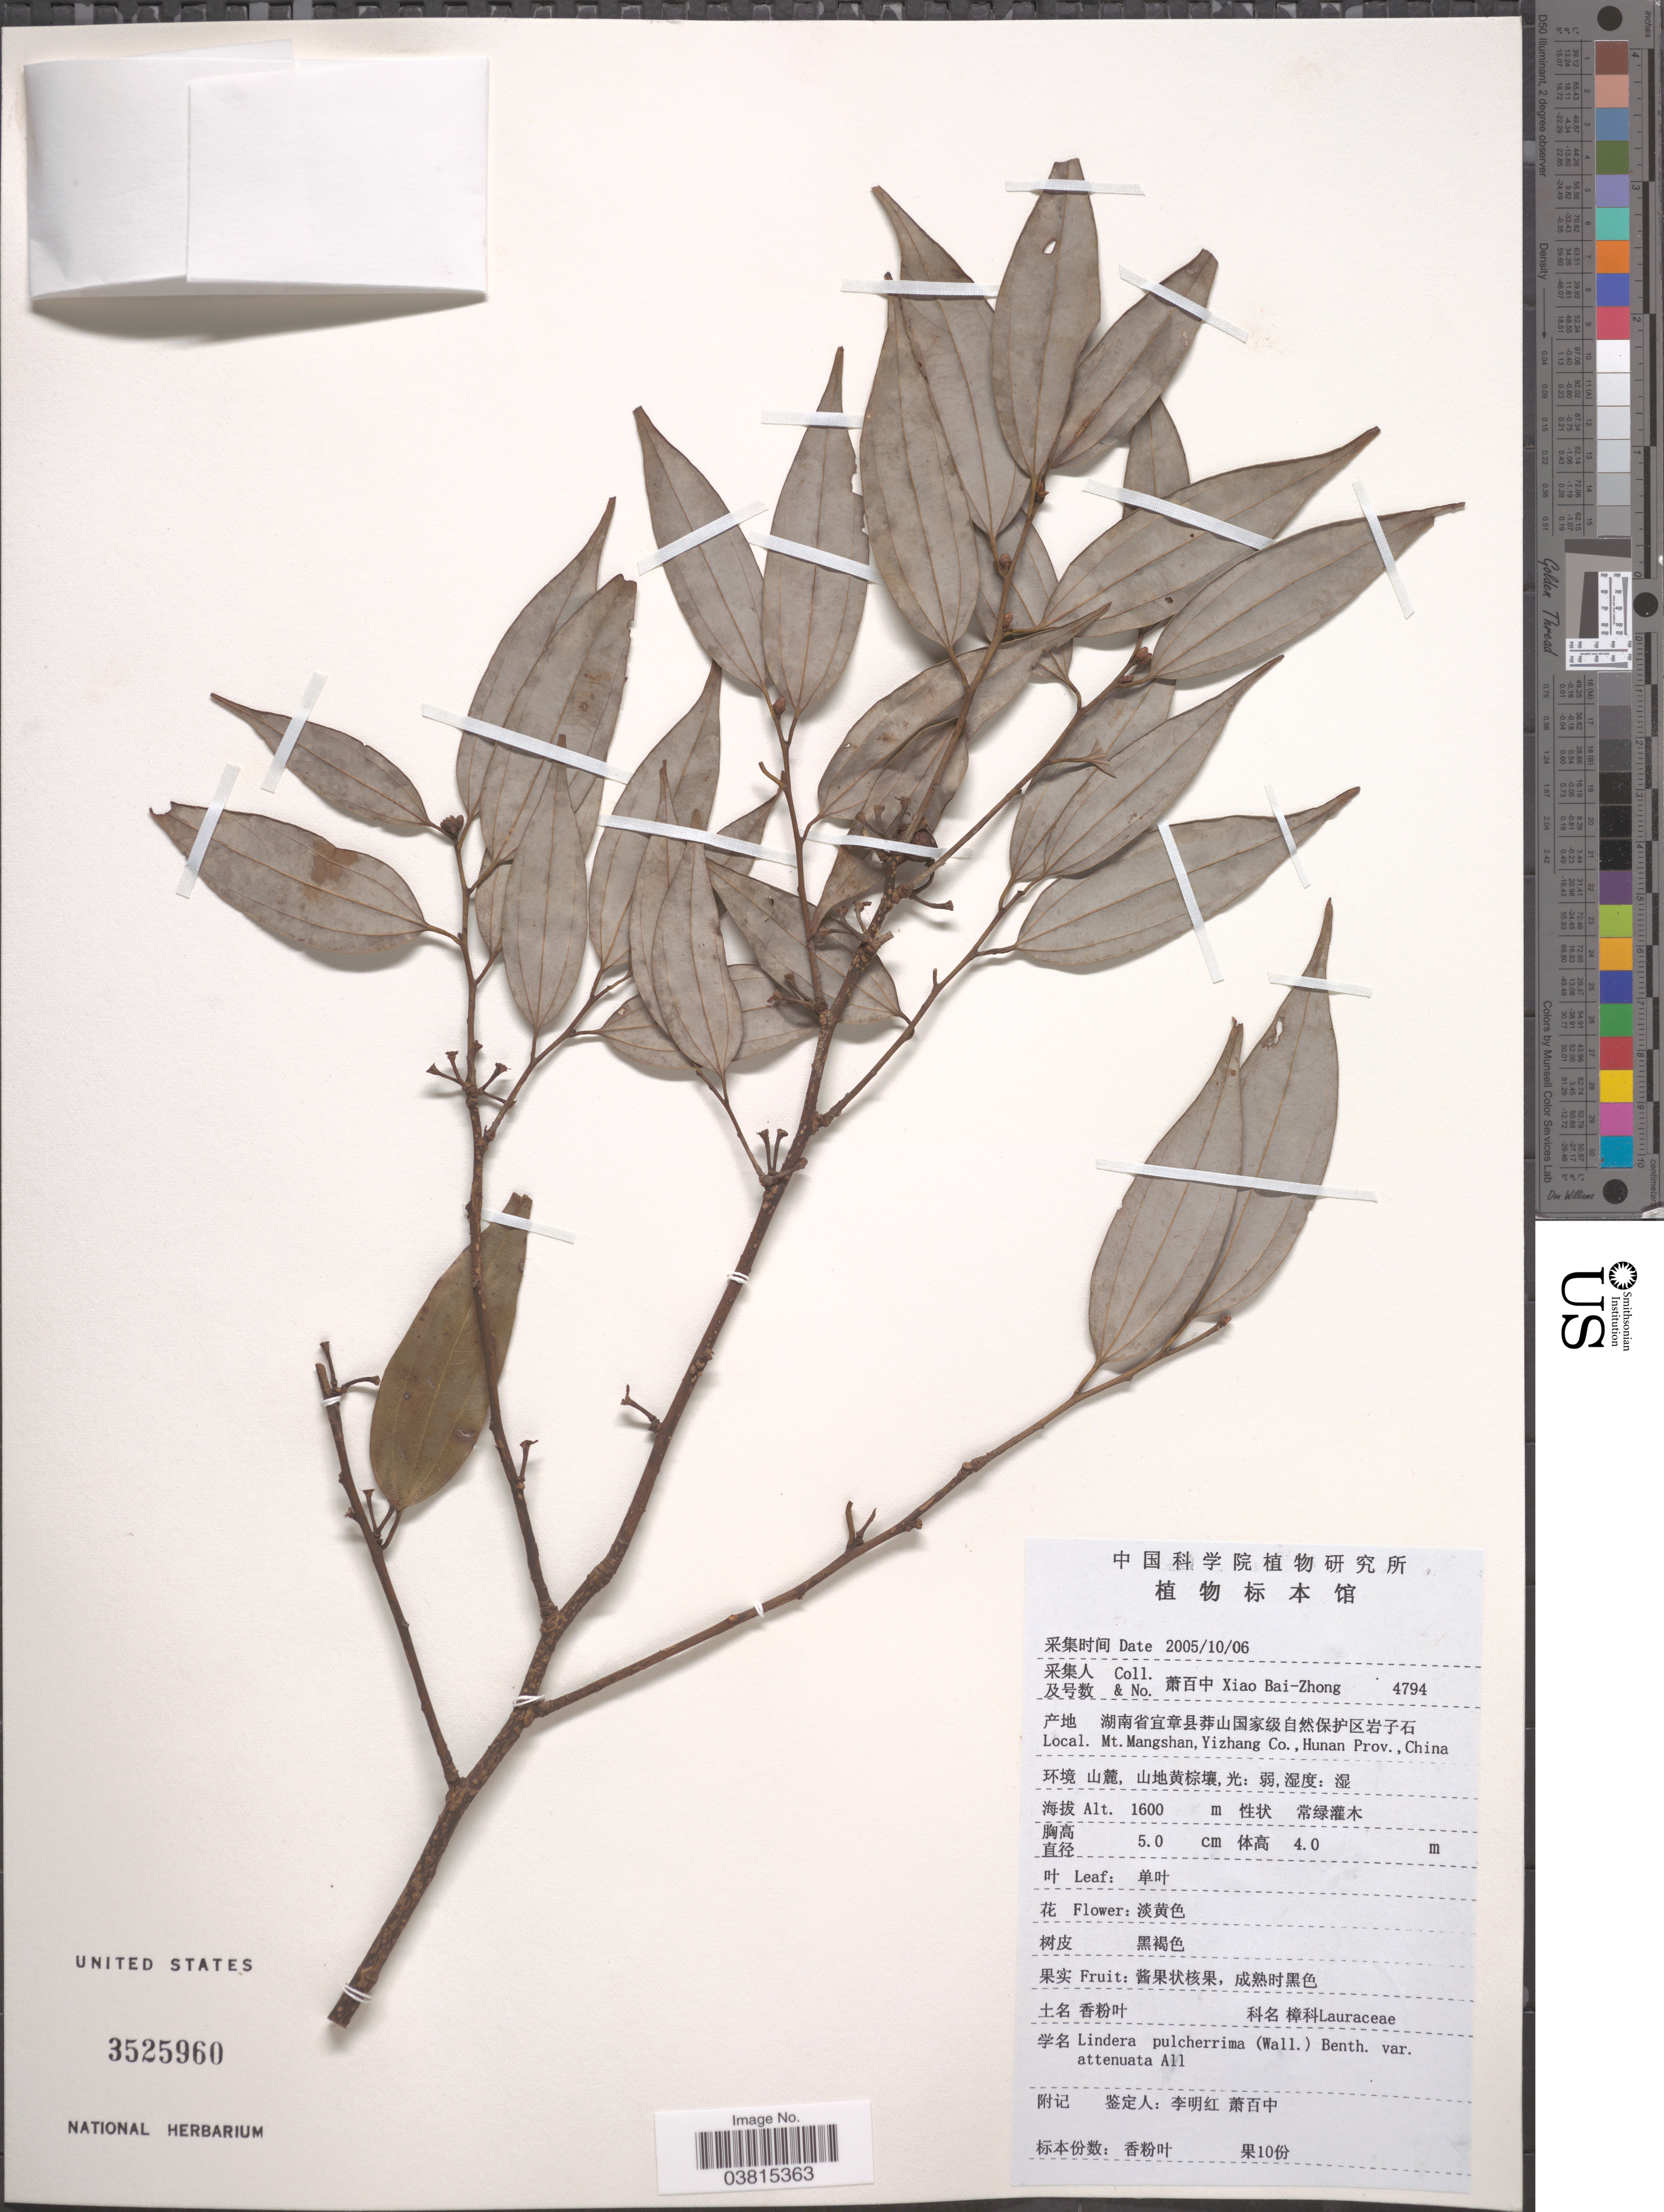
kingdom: Plantae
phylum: Tracheophyta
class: Magnoliopsida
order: Laurales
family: Lauraceae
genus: Lindera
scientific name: Lindera pulcherrima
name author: (Nees) Hook. f.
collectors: B. Z. Xiao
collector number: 4794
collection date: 2005-10-06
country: China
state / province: Hunan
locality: Mt. Mangshan, Yizhang Co.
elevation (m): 1600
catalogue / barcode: US 3525960